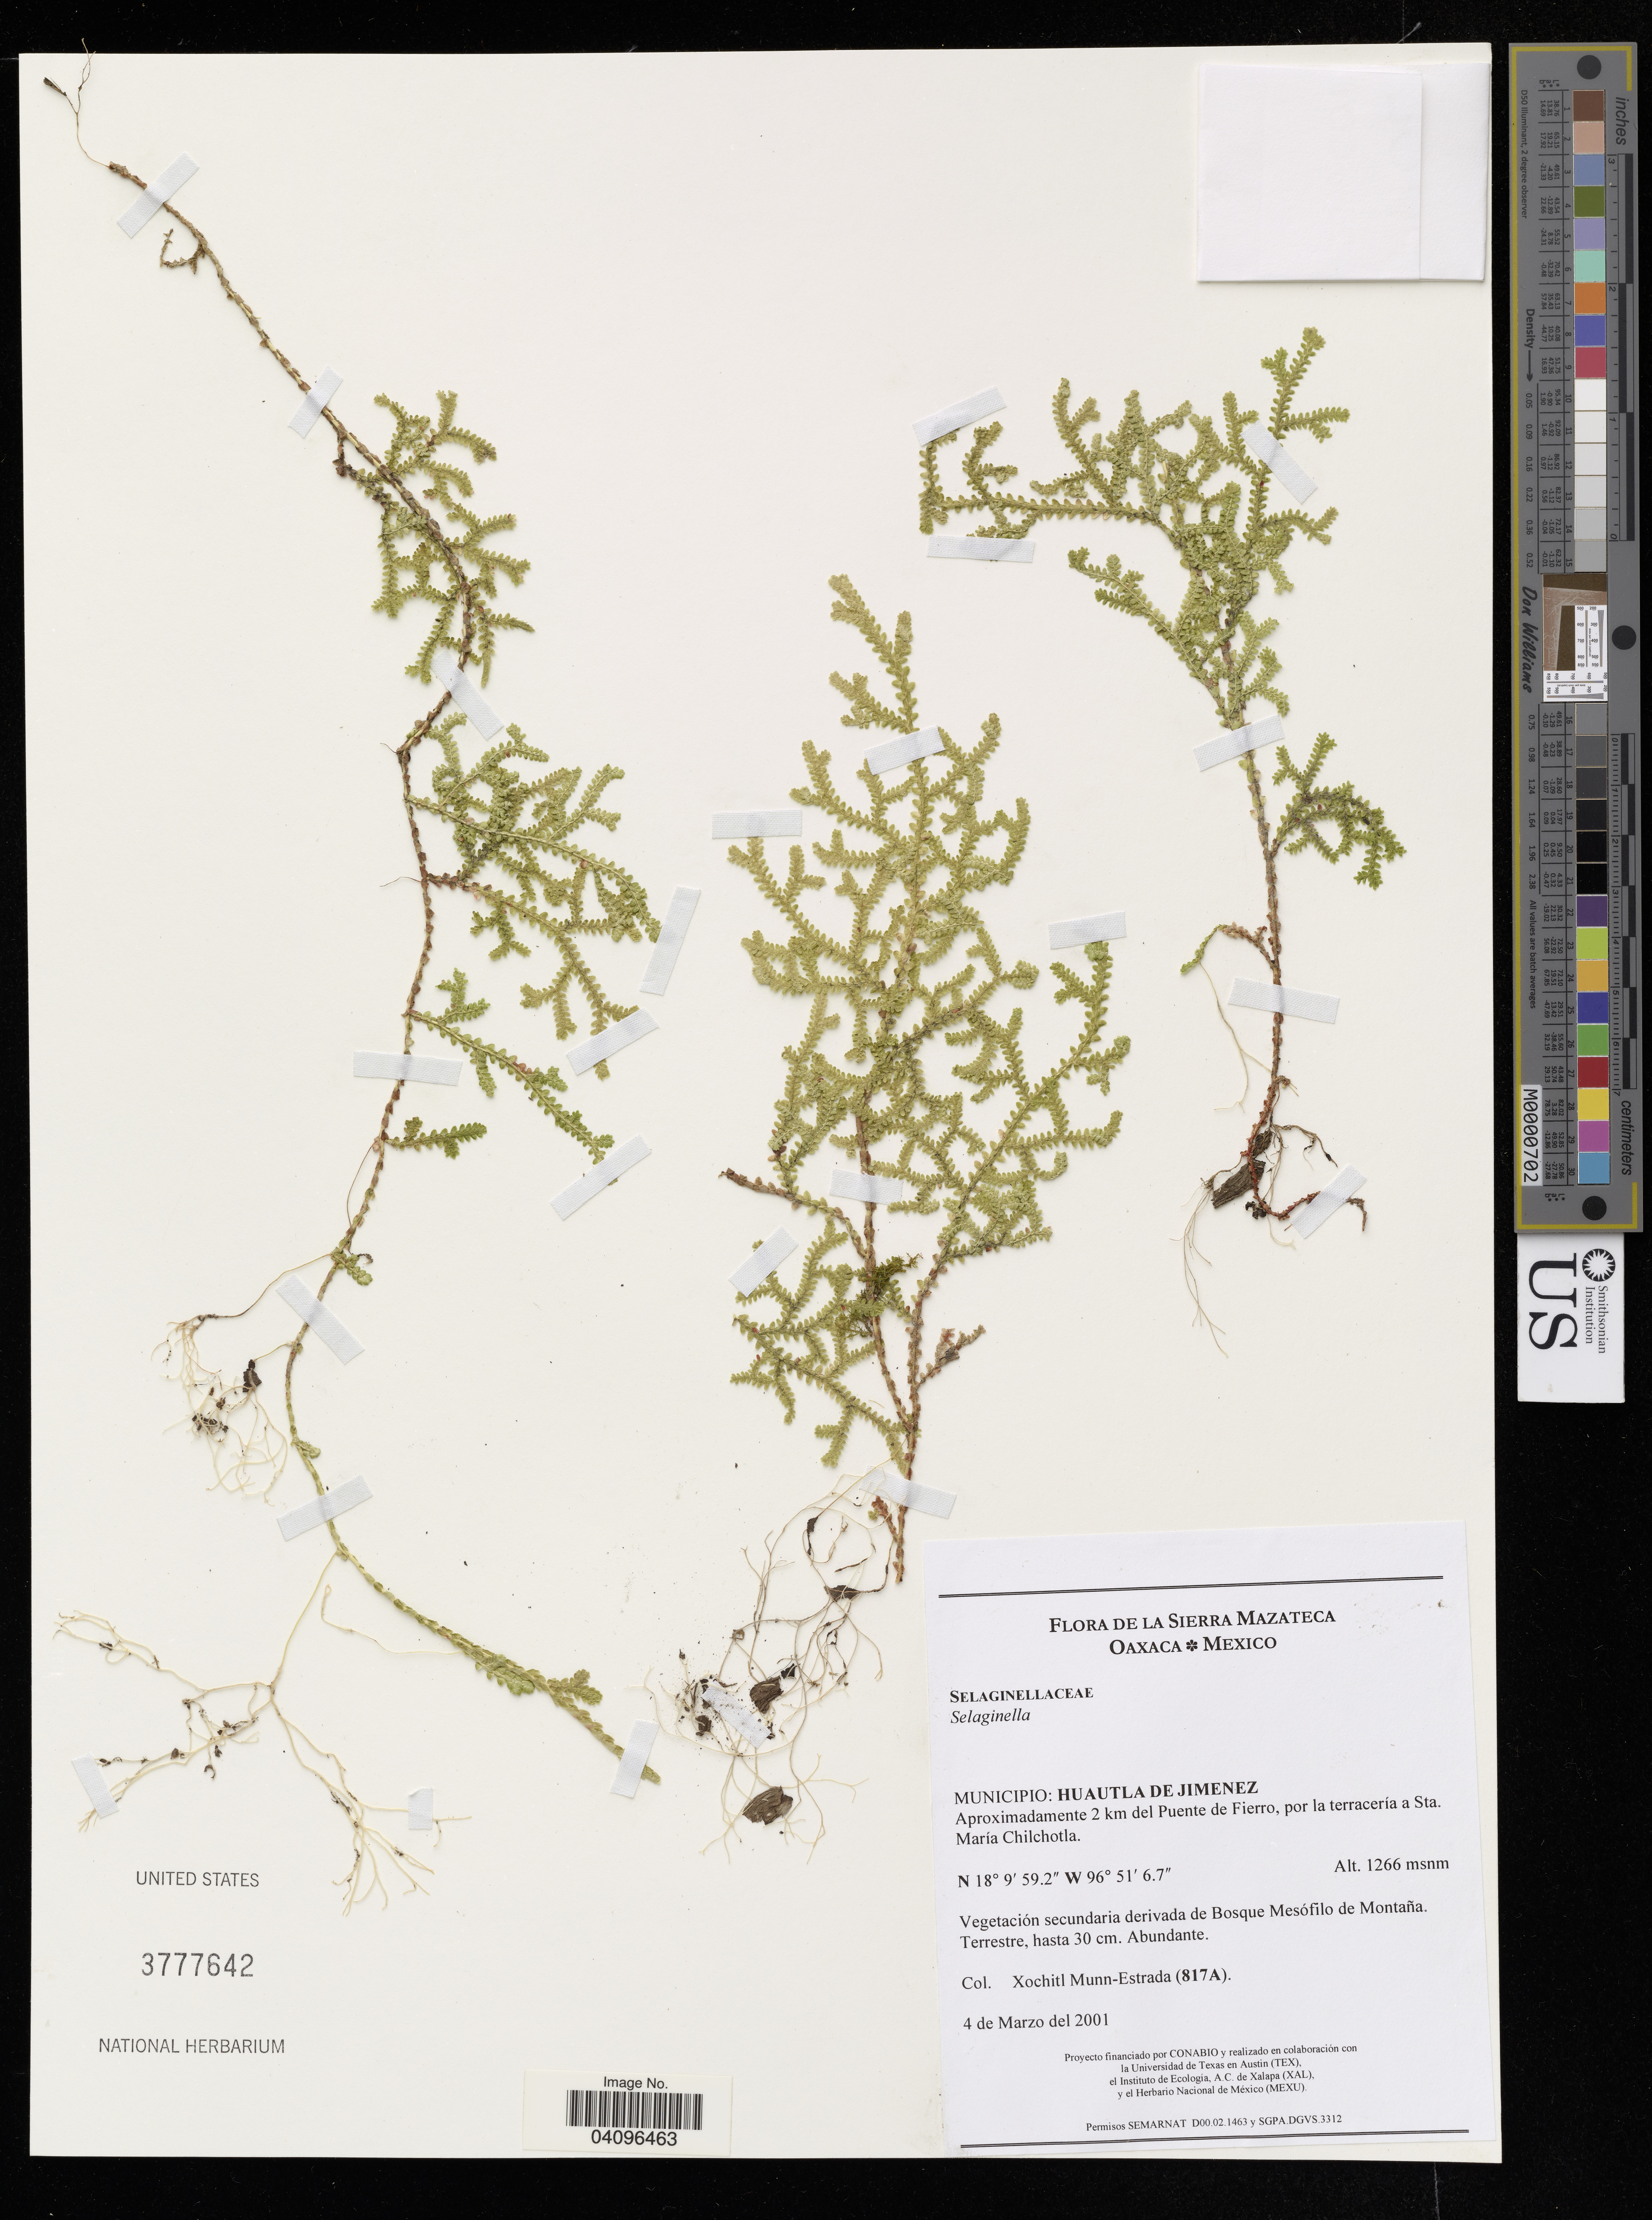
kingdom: Plantae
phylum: Tracheophyta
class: Lycopodiopsida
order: Selaginellales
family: Selaginellaceae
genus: Selaginella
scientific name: Selaginella sp.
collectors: X. Munn-Estrada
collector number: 817A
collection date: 2001-03-04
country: Mexico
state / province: Oaxaca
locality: Municipio: Huautla de Jimenez, Aproximadamente 2 km del Puente de Fierro, por la terracería a Sta. María Chilchotla.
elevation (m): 1266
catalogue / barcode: US 3777642